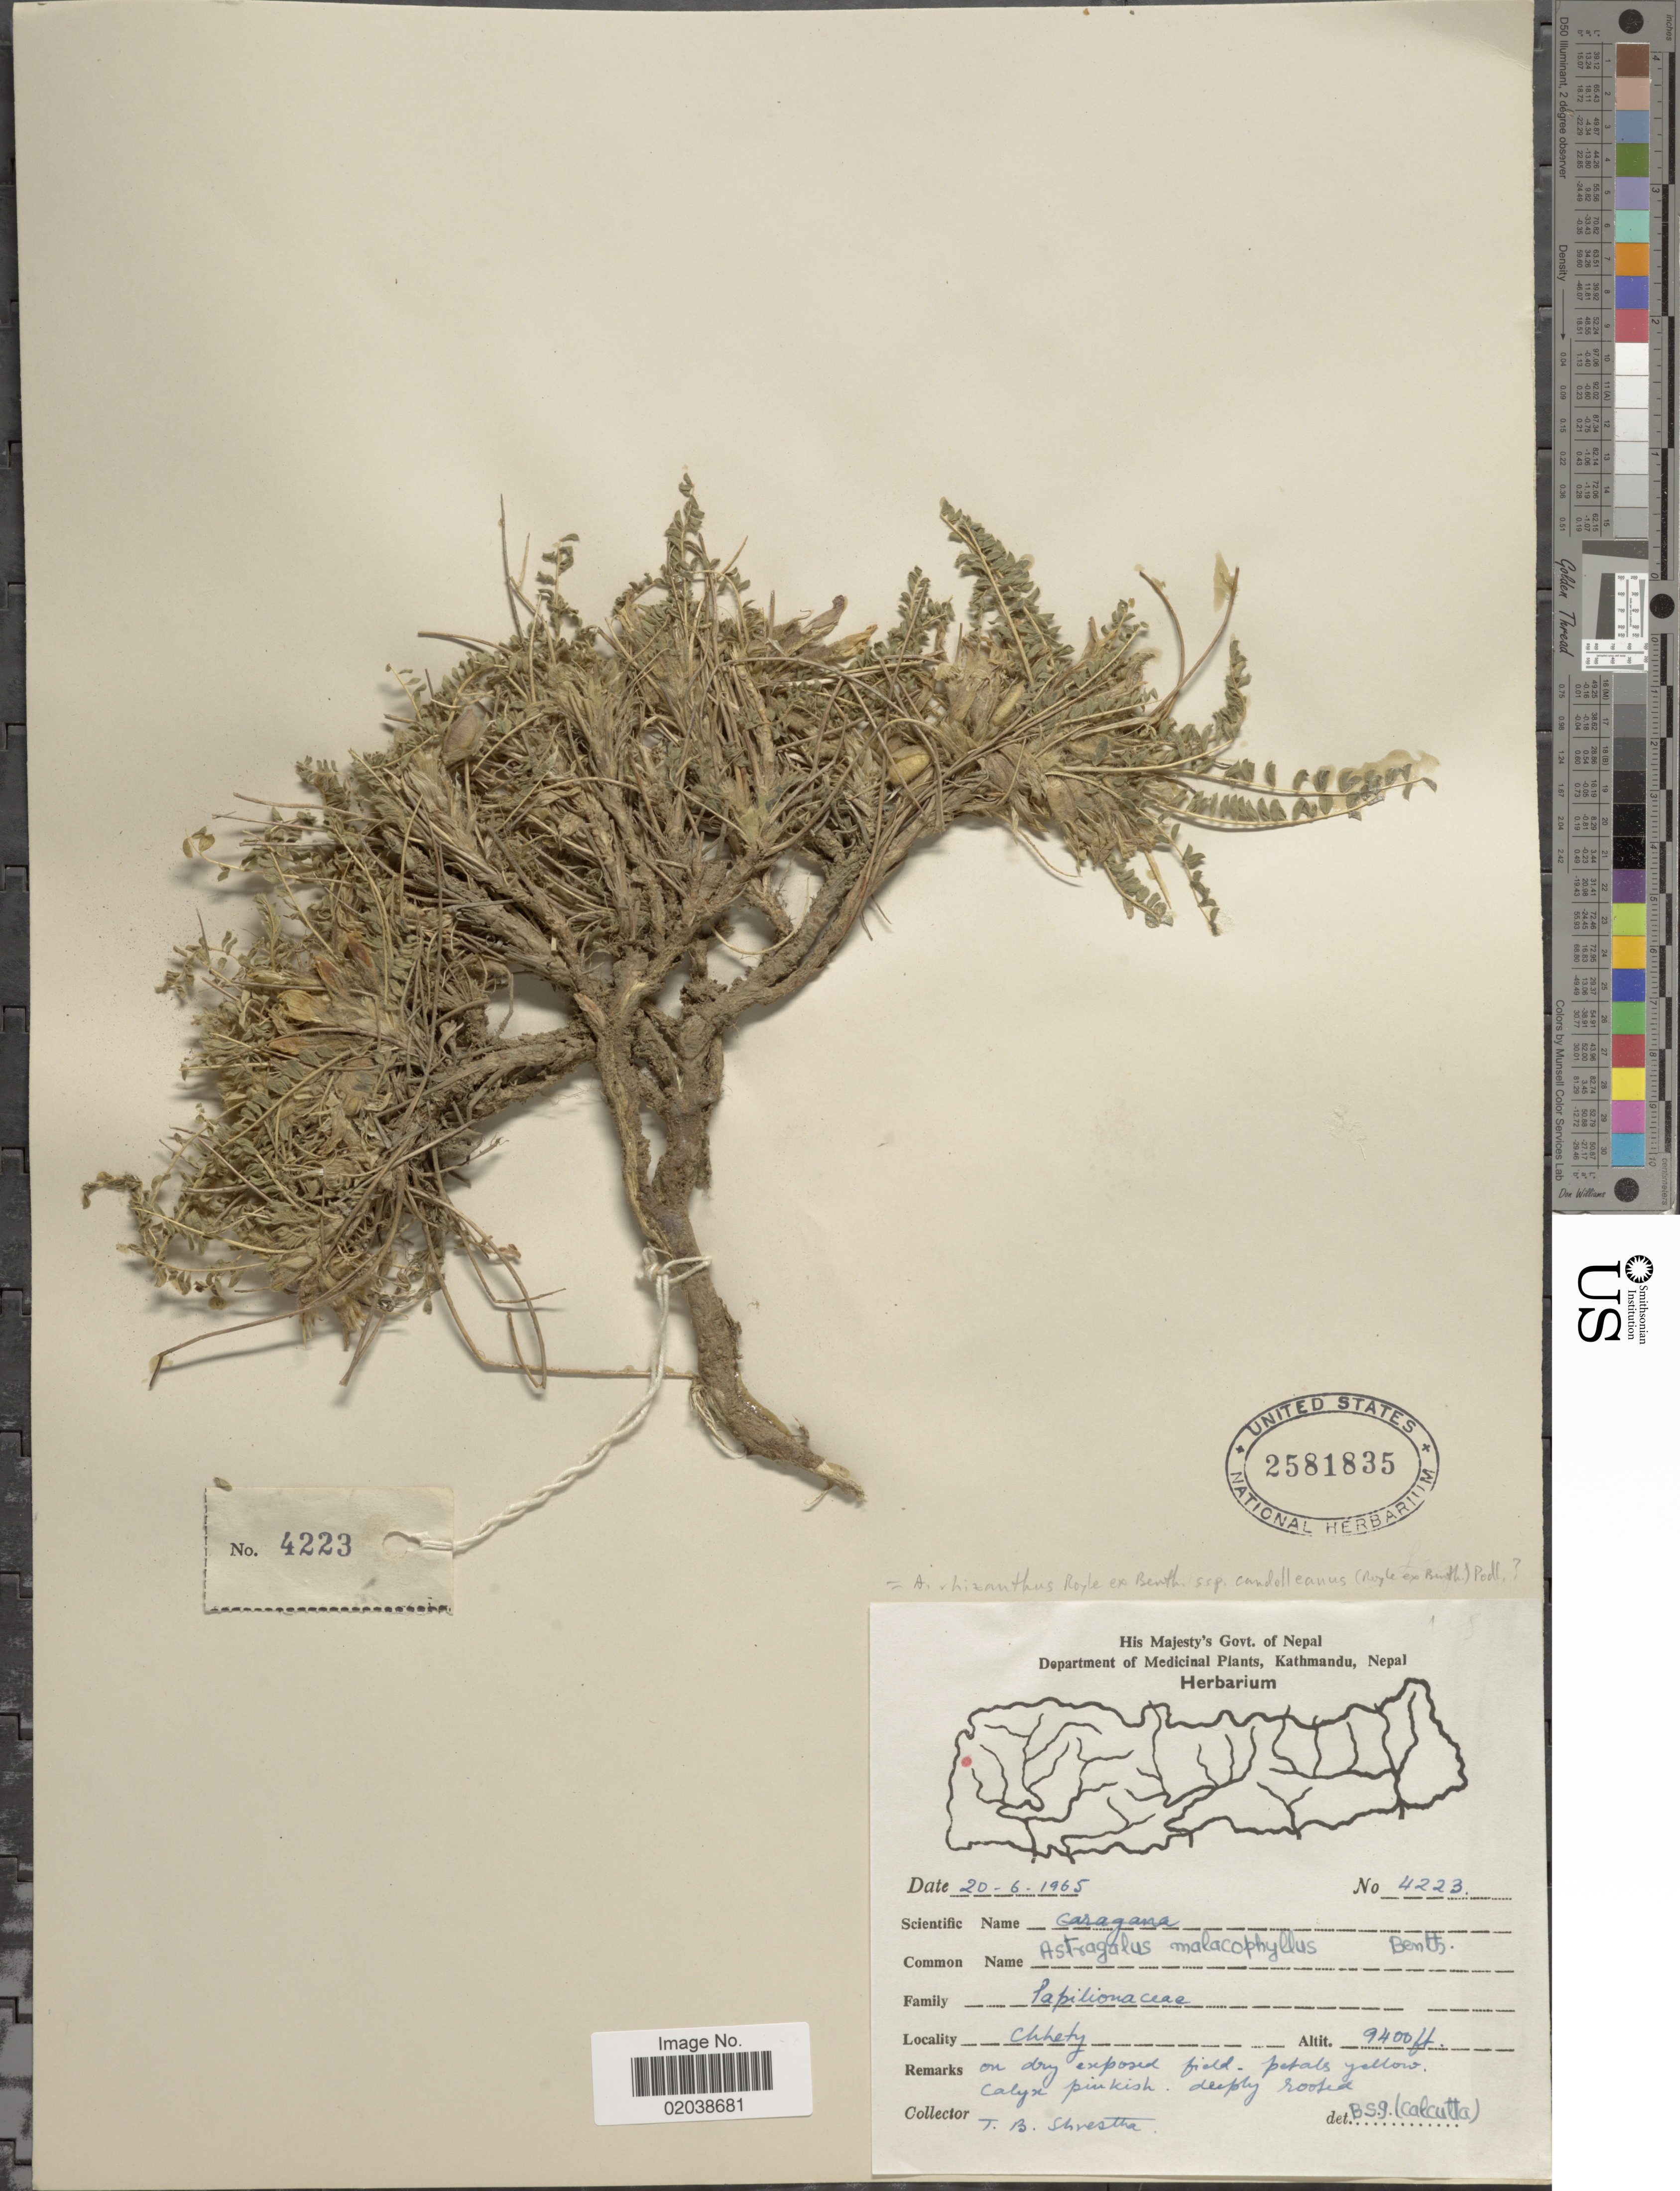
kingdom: Plantae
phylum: Tracheophyta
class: Magnoliopsida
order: Fabales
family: Fabaceae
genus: Astragalus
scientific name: Astragalus rhizanthus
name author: Royle & Benth.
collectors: T. B. Shrestha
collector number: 4223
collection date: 1965-06-20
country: Nepal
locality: Chhety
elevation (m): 2865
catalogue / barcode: US 2581835